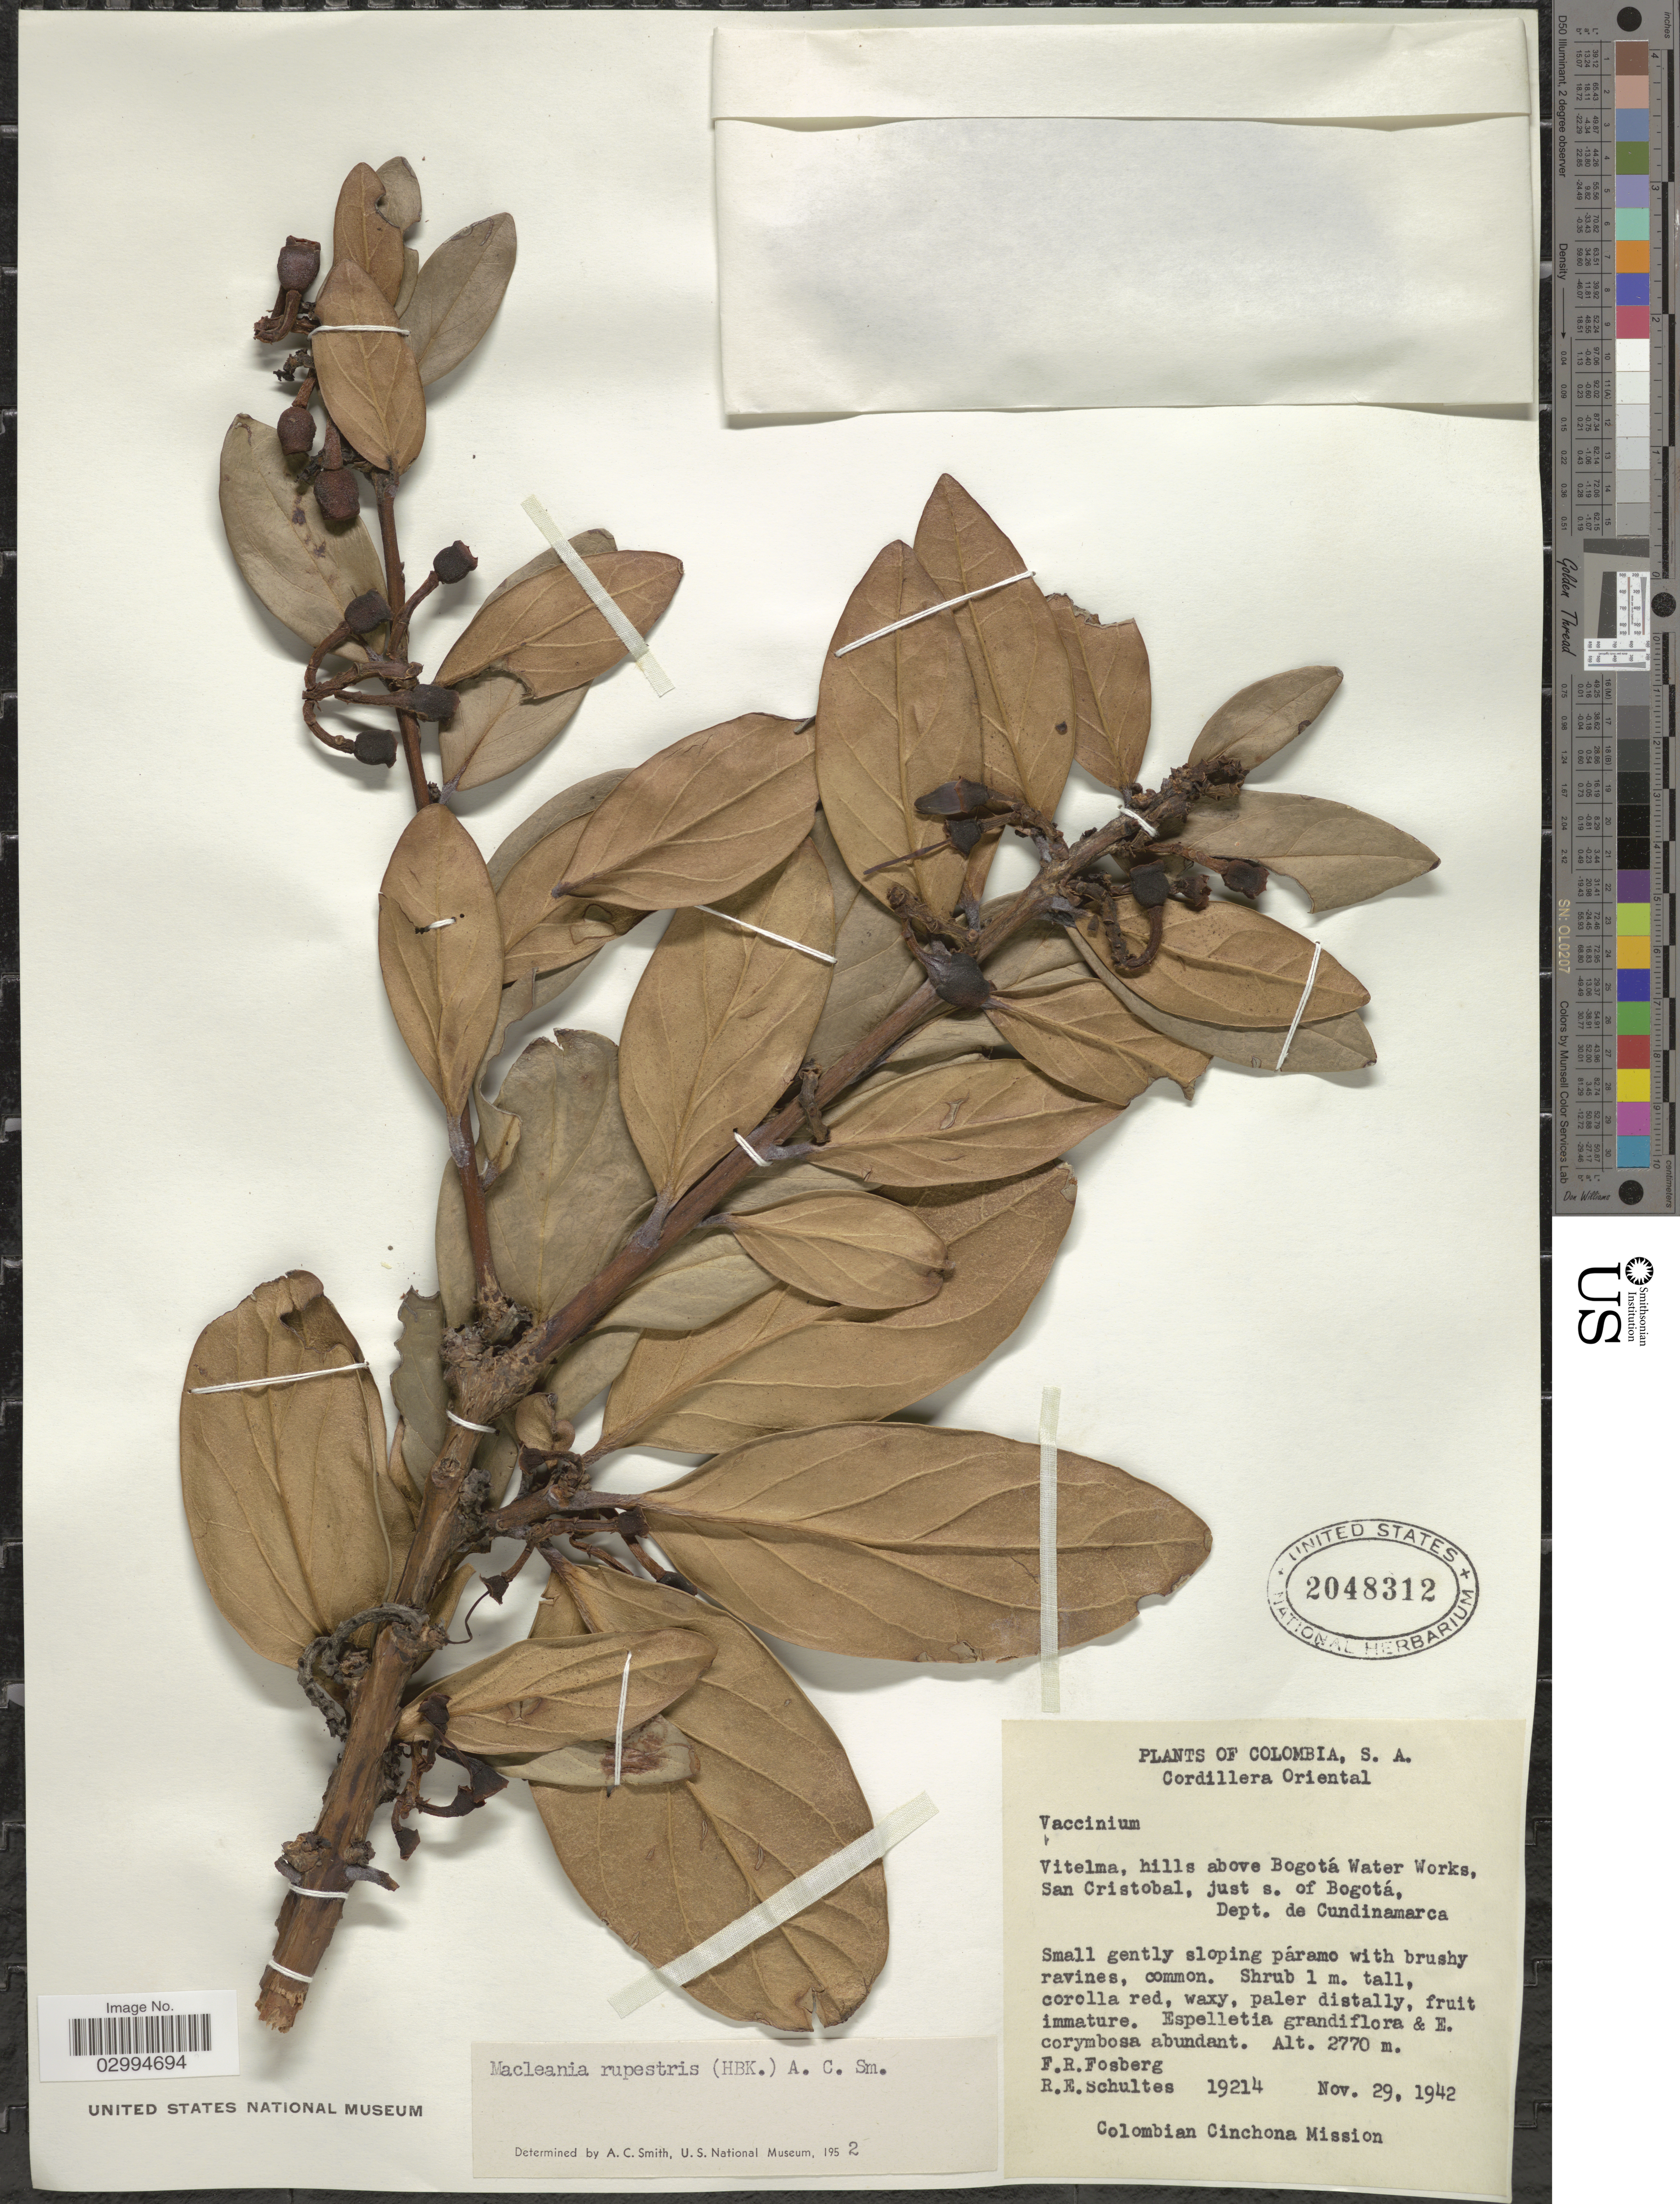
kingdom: Plantae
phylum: Tracheophyta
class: Magnoliopsida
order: Ericales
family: Ericaceae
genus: Macleania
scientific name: Macleania rupestris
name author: (Kunth) A.C. Sm.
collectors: F. R. Fosberg & R. E. Schultes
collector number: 19214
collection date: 1942-11-29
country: Colombia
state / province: Cundinamarca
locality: Cordillera Oriental. Vitelma, hills above Bogotá Water Works, San Cristobal, just s. of Bogotá, Dept. de Cundinamarca.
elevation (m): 2770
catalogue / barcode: US 2048312